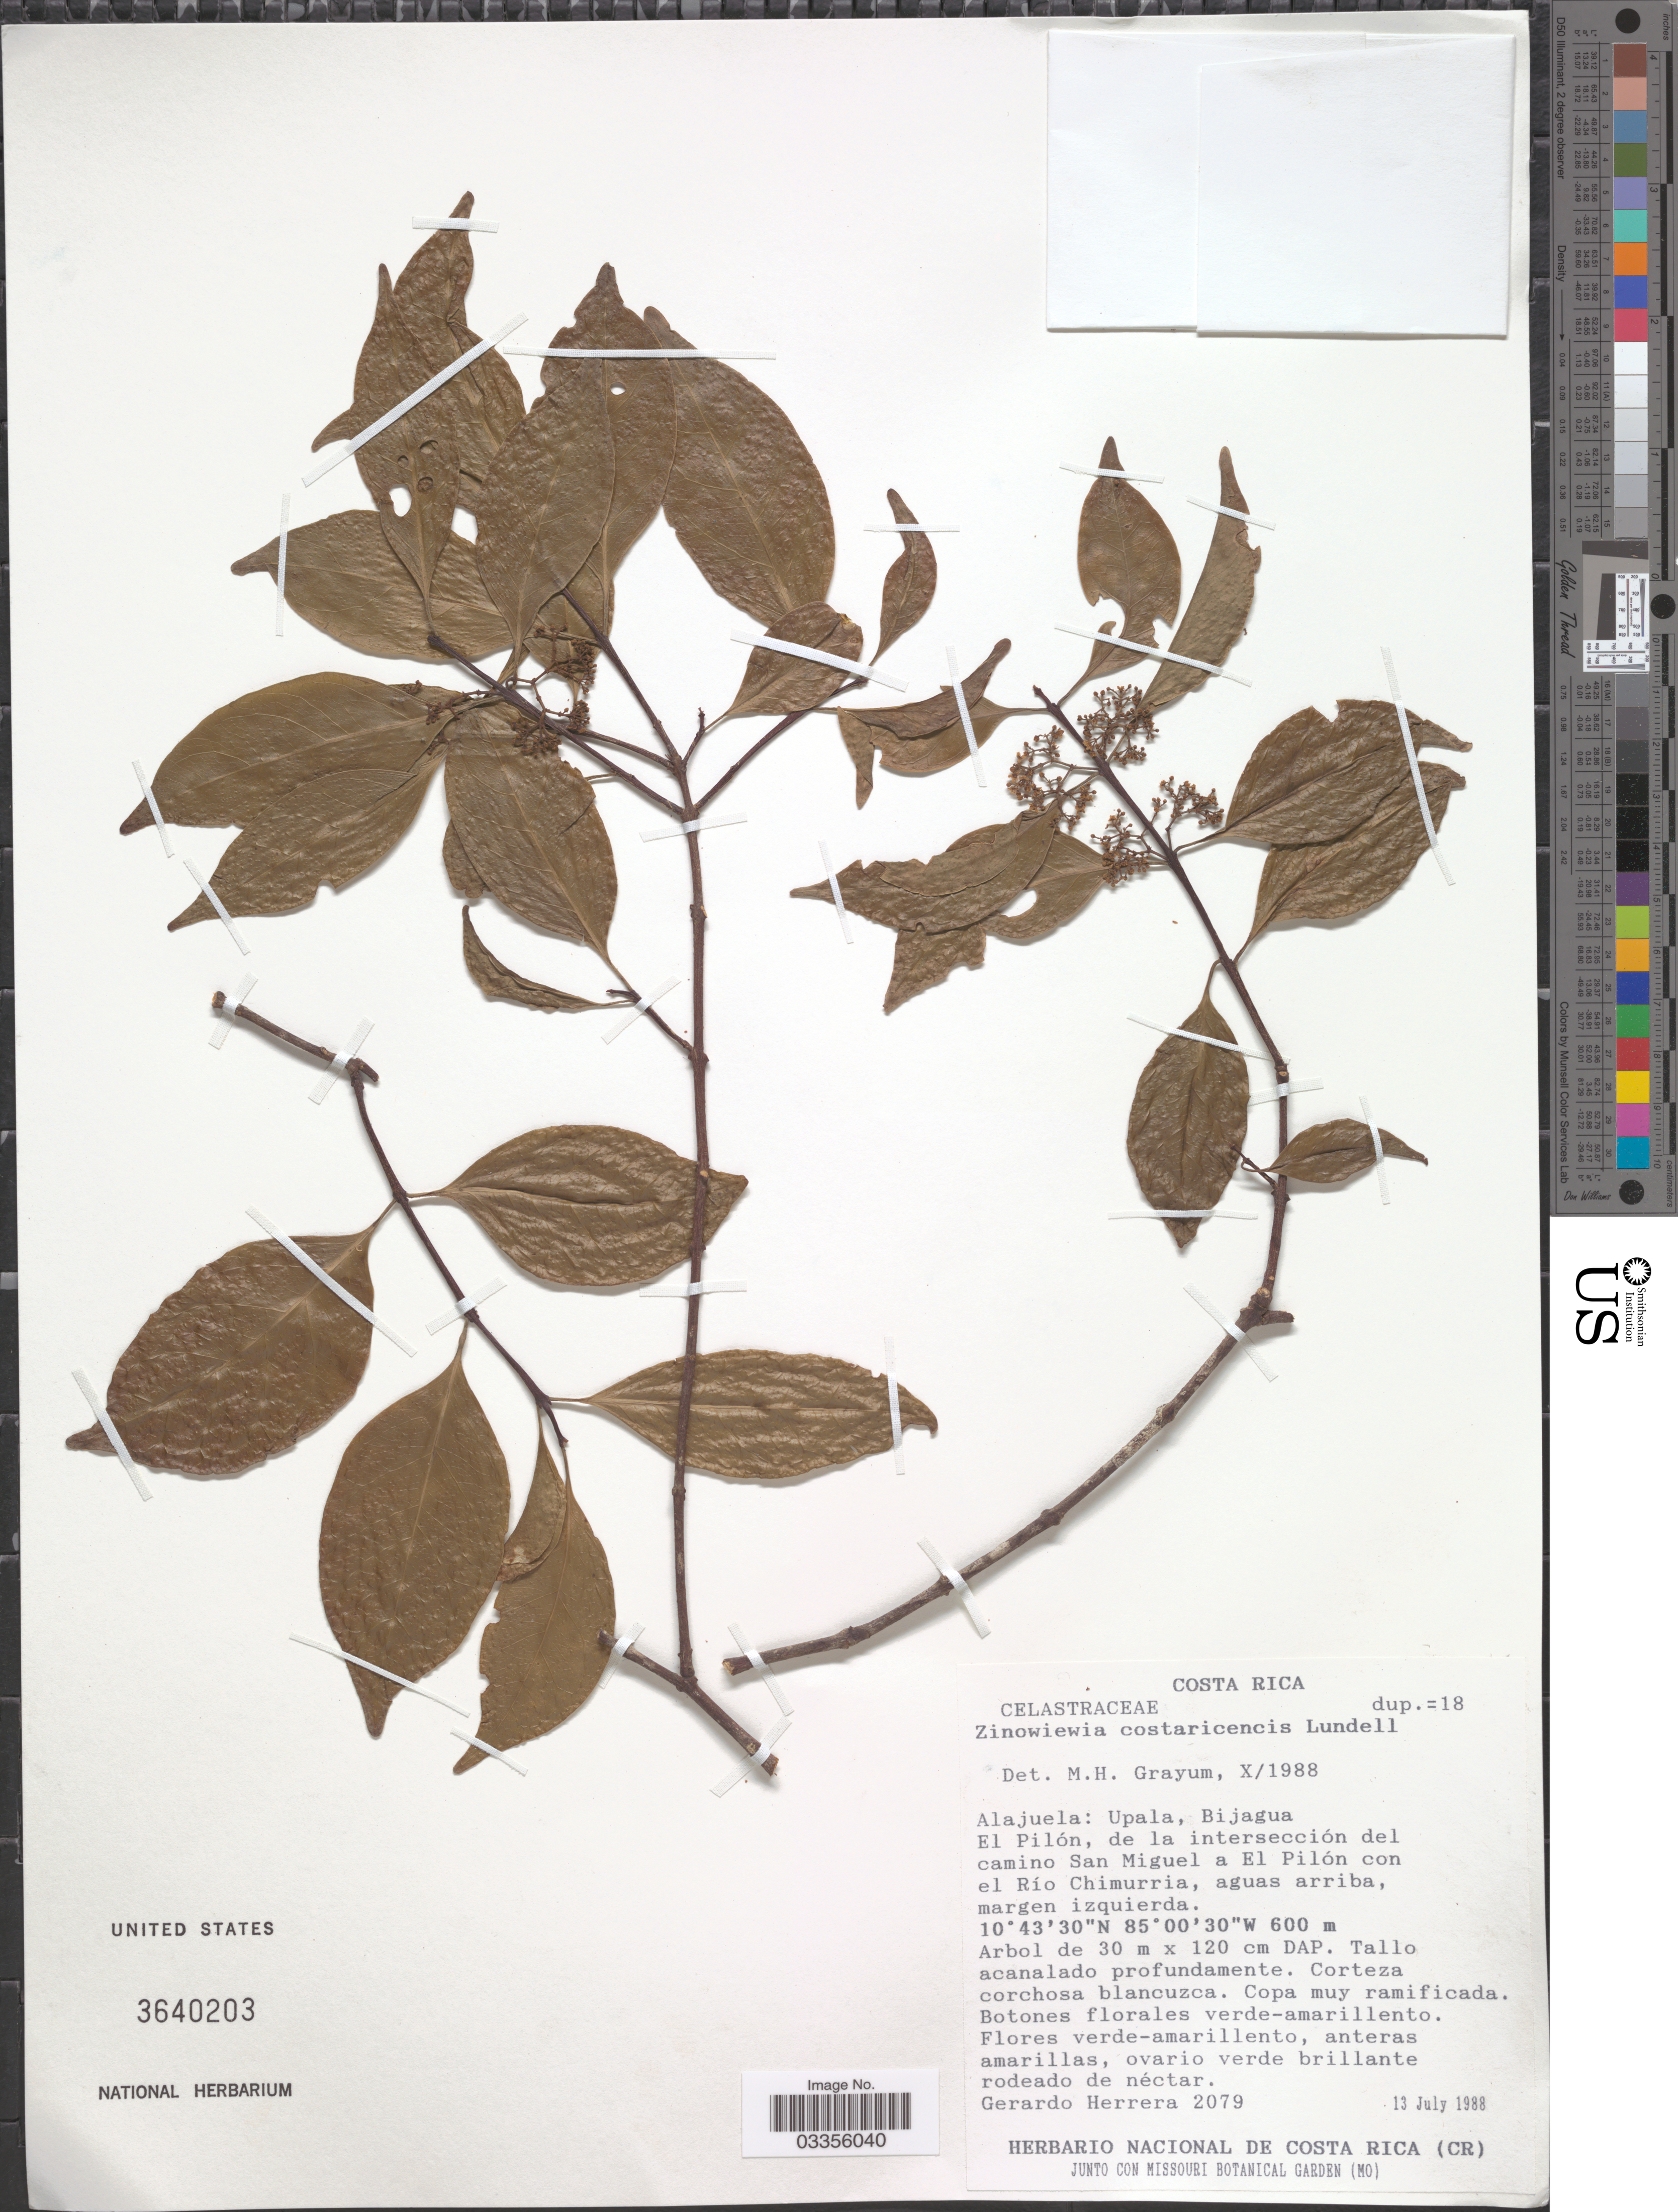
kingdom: Plantae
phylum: Tracheophyta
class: Magnoliopsida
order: Celastrales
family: Celastraceae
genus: Zinowiewia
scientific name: Zinowiewia costaricensis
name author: Lundell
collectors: G. Herrera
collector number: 2079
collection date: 1988-07-13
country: Costa Rica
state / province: Alajuela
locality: Upala, Bijagua El Pilón, de la intersección del camino San Miguel a El Pilón con el Río Chimurria, aguas arriba, margen izquierda.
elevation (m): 600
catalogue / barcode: US 3640203